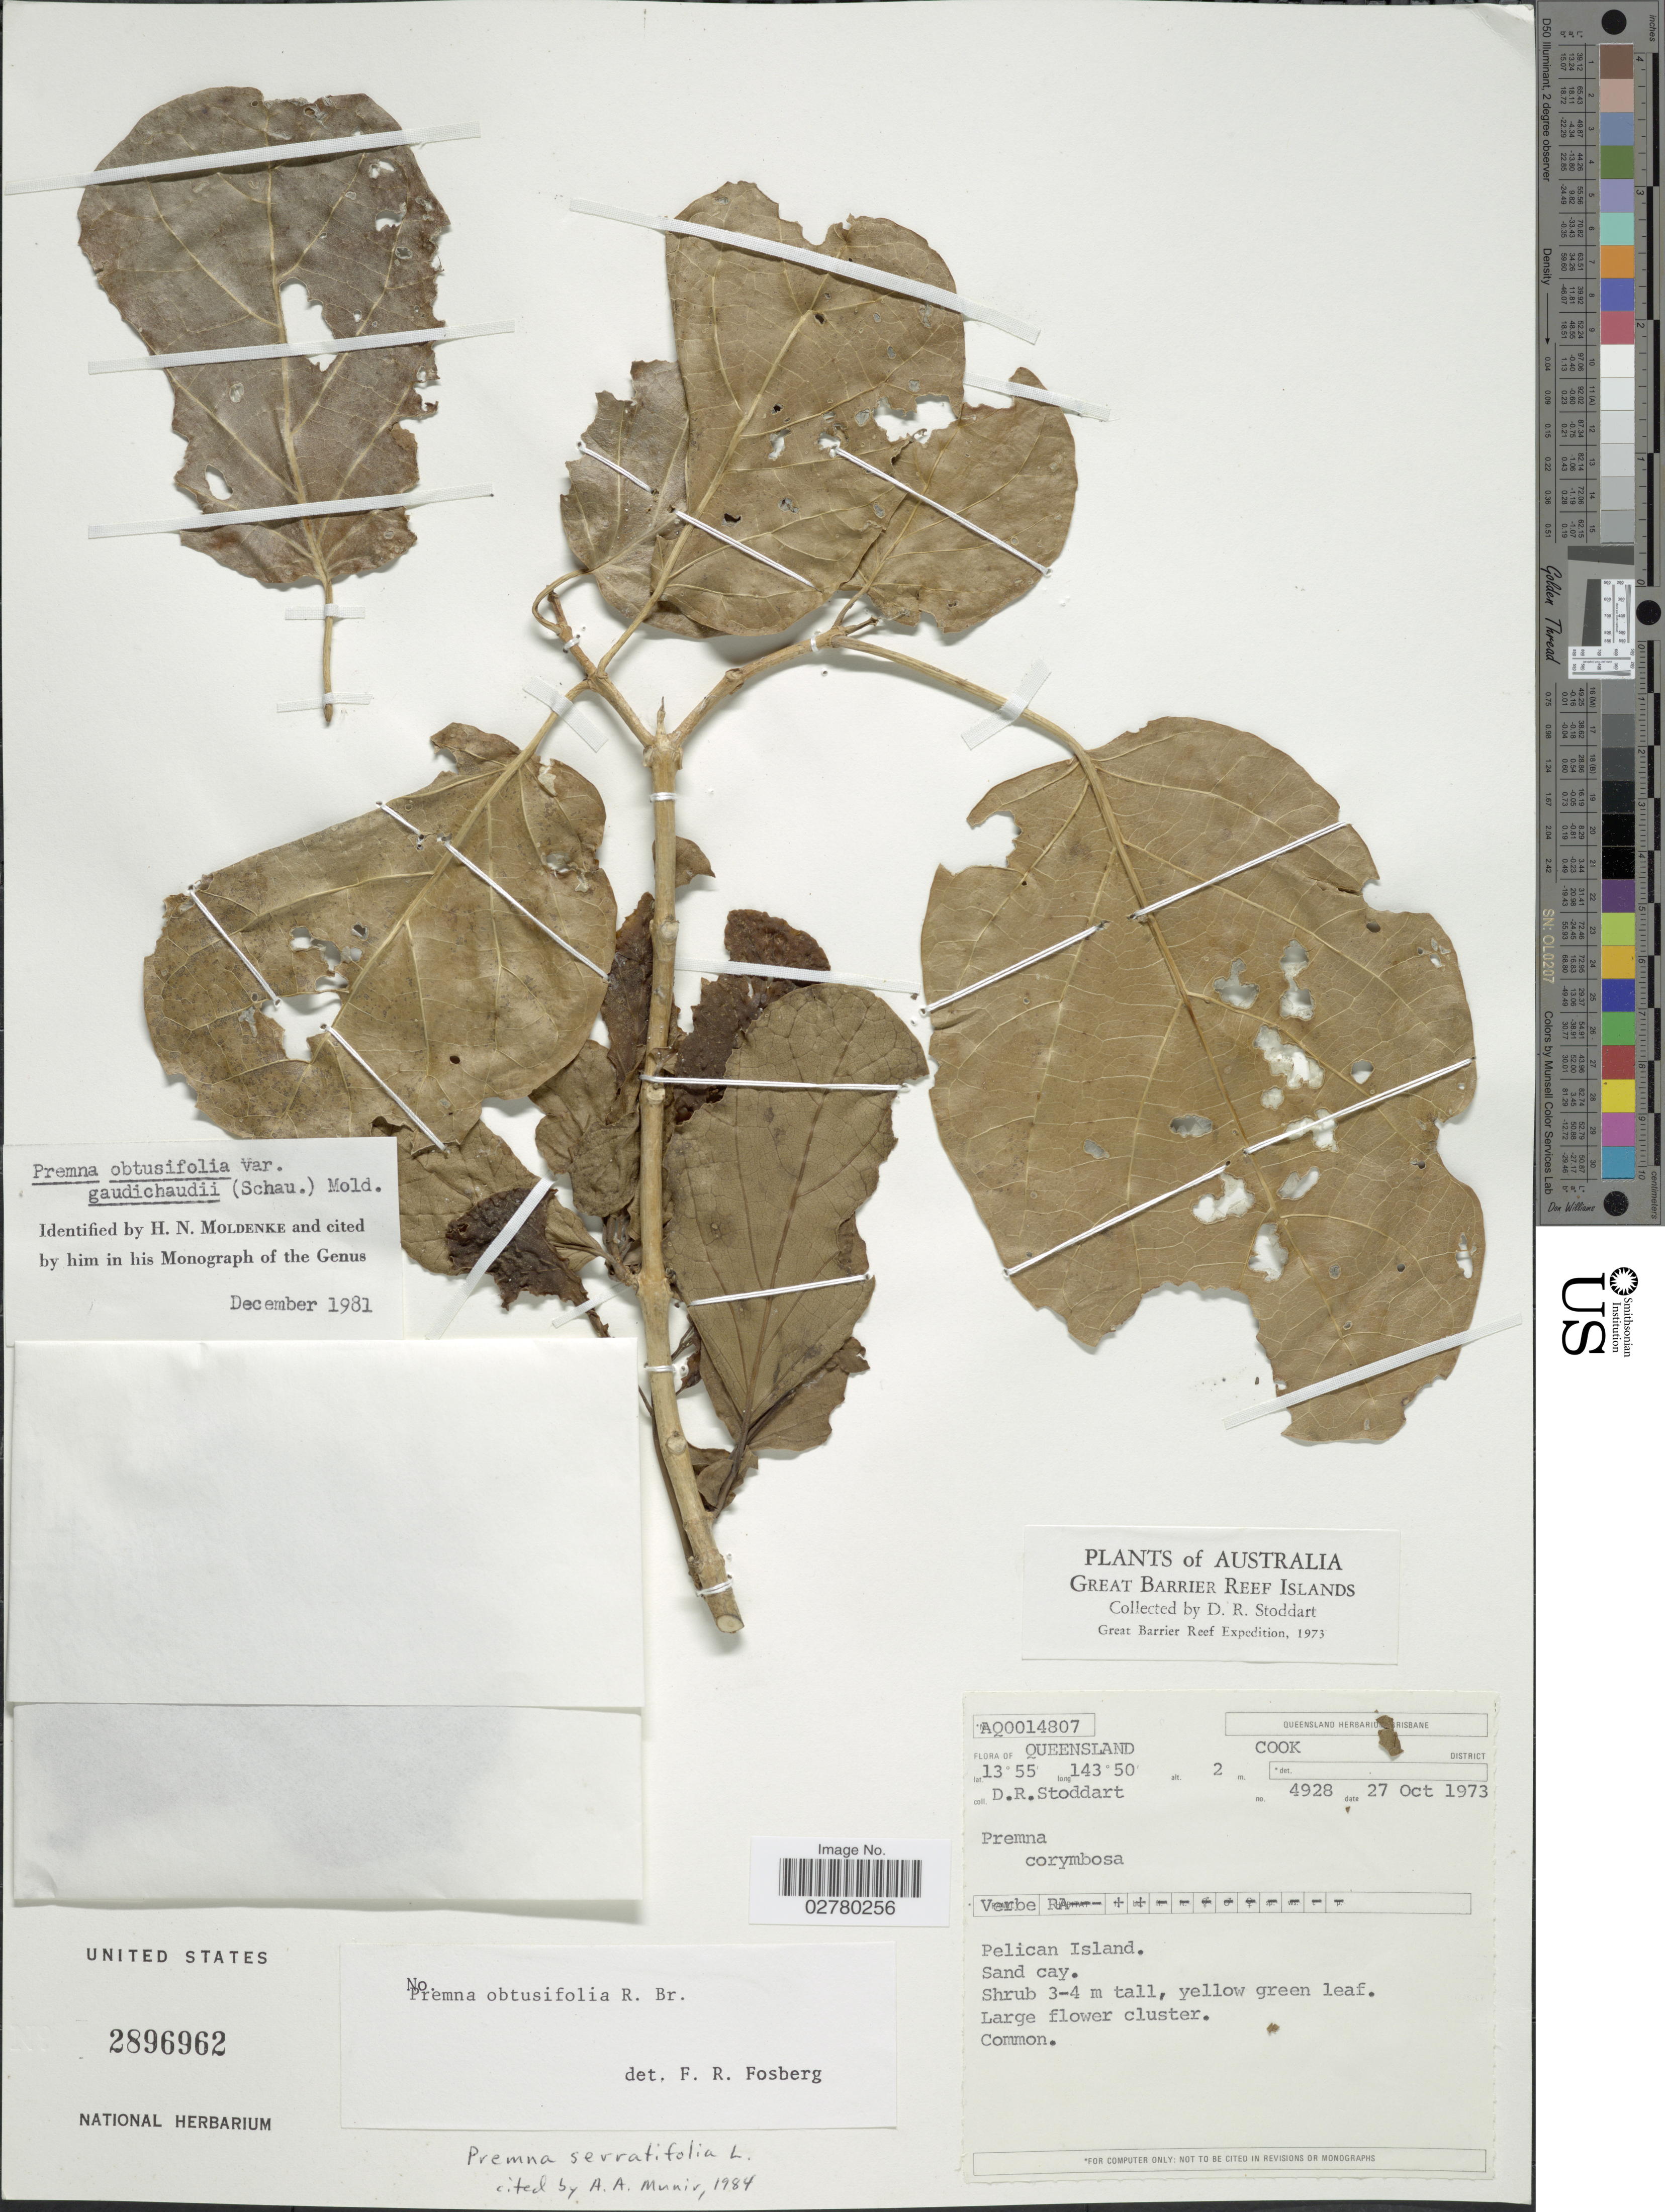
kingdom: Plantae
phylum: Tracheophyta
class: Magnoliopsida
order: Lamiales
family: Lamiaceae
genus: Premna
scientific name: Premna serratifolia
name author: L.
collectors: D. R. Stoddart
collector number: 4928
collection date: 1973-10-27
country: Australia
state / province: Queensland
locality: Great Barrier Reef Islands, Cook District, Pelican Island.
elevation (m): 2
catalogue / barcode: US 2896962